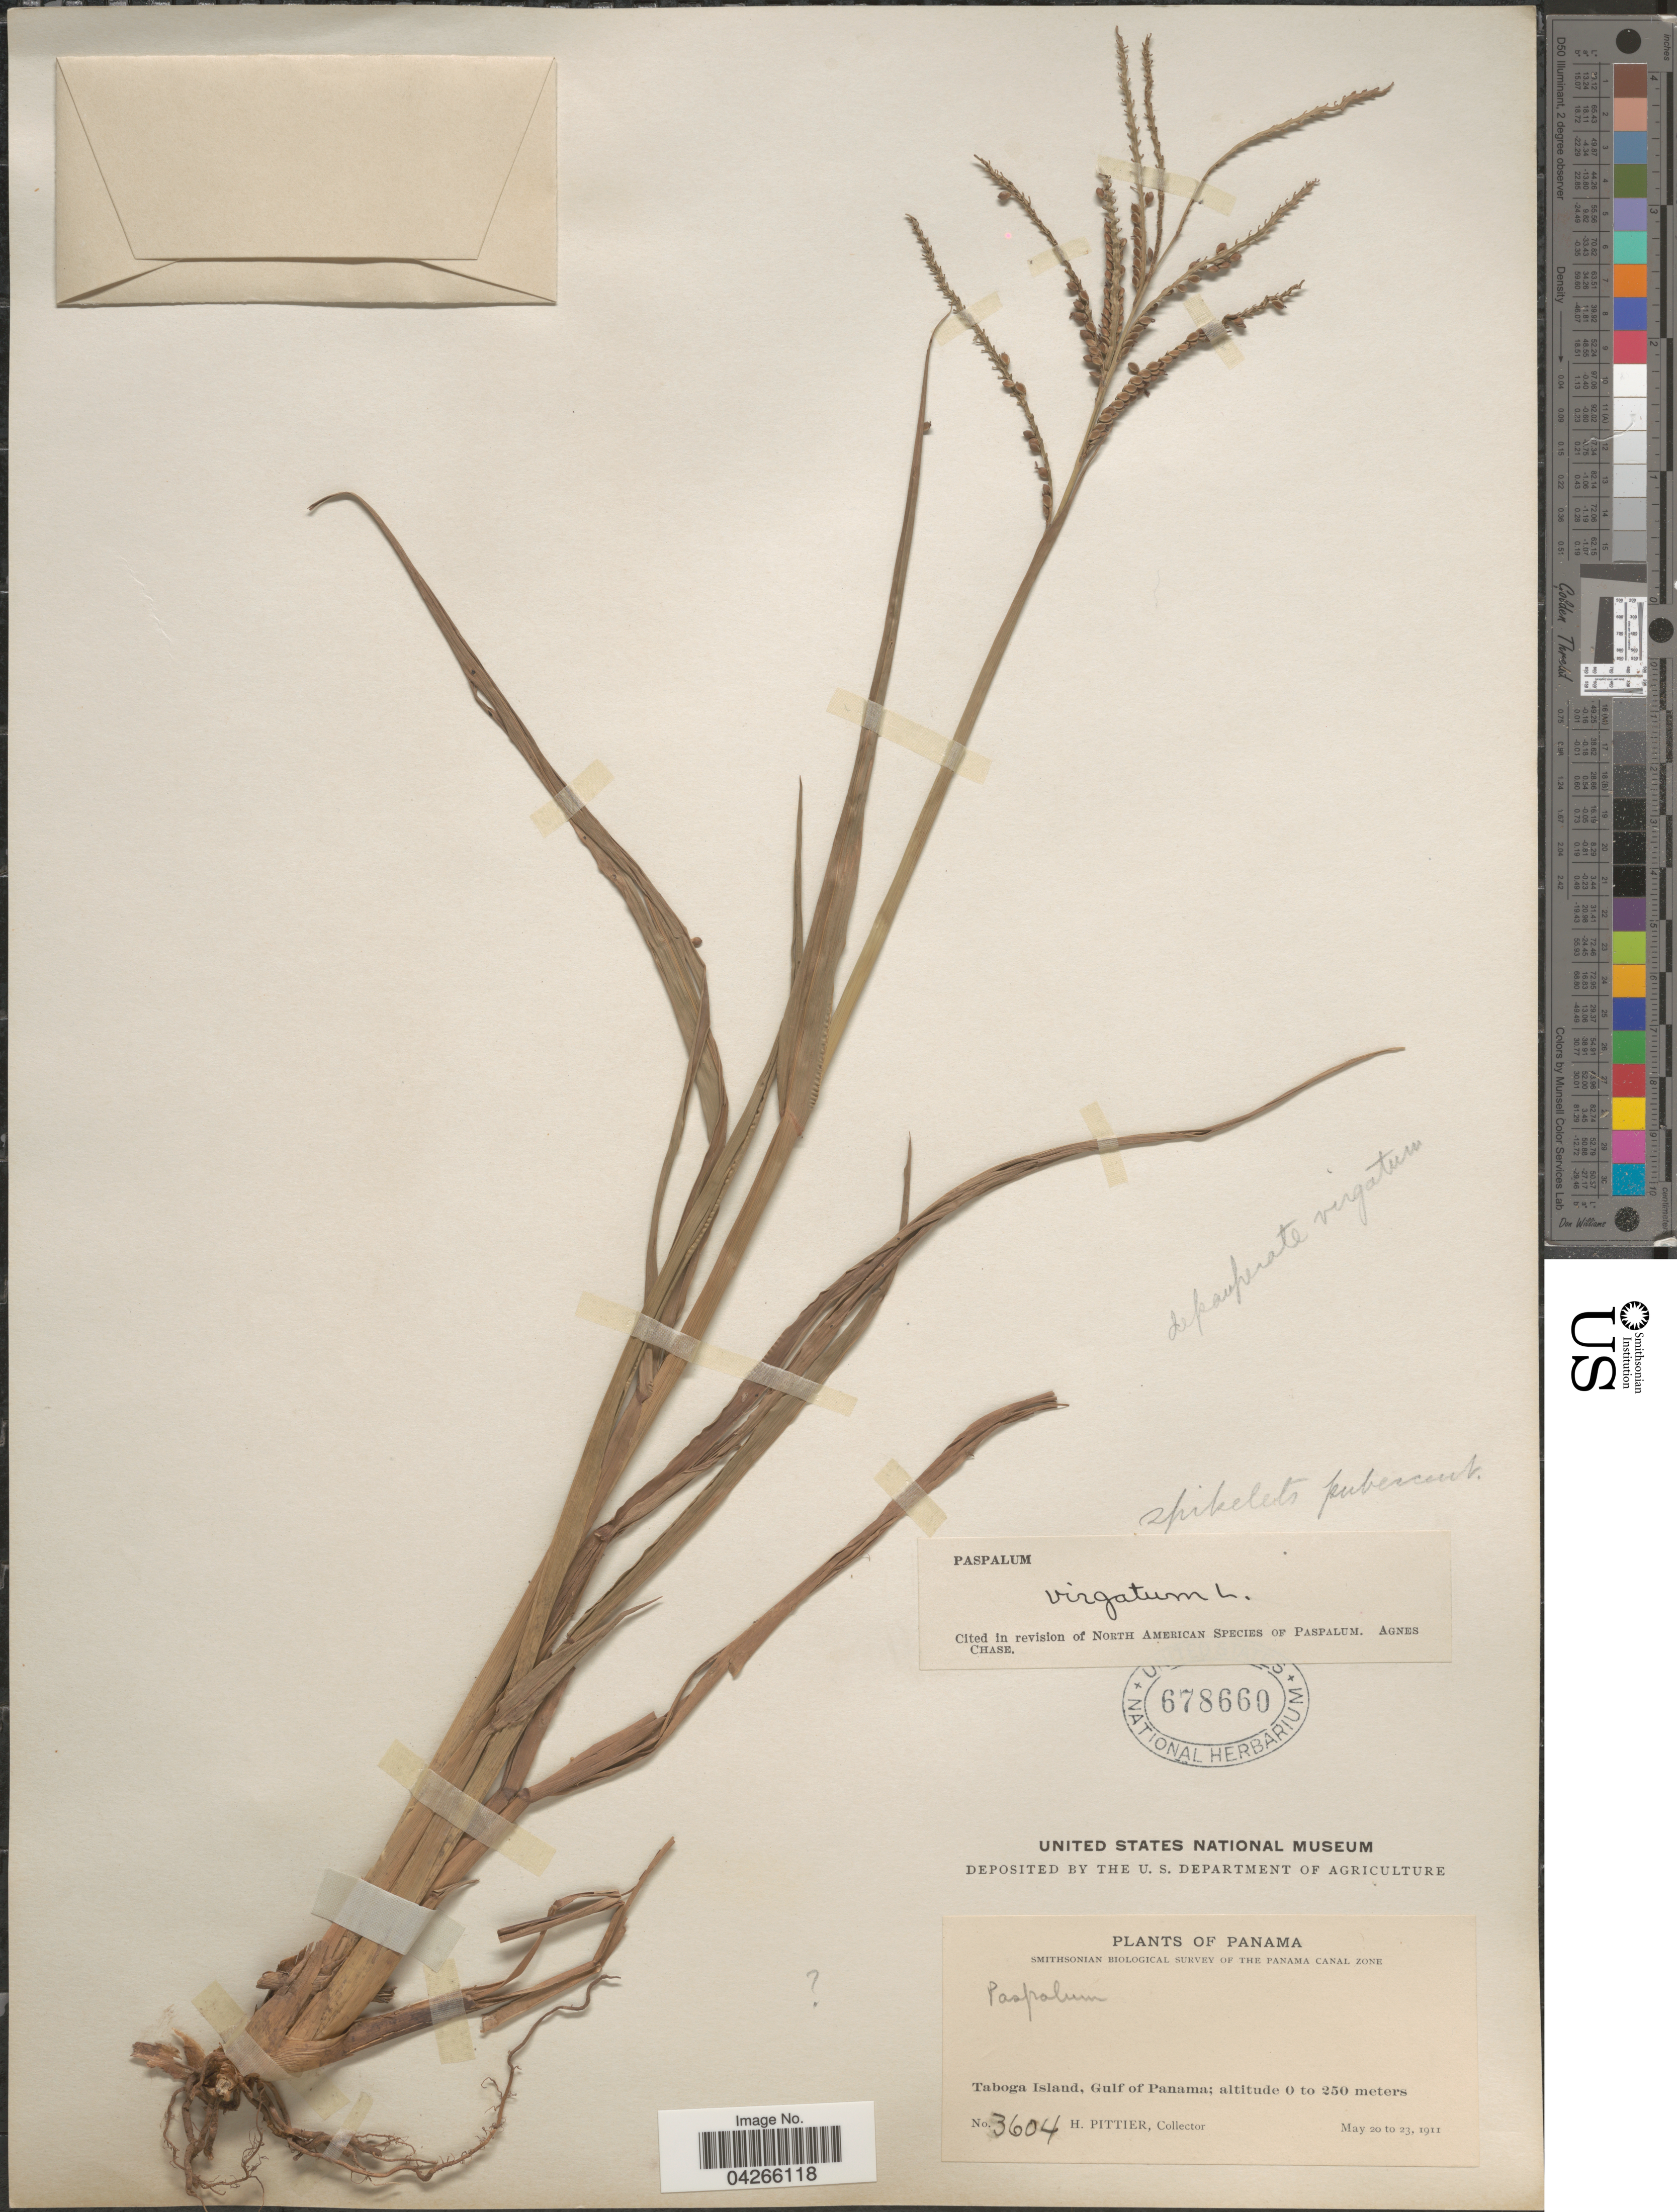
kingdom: Plantae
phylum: Tracheophyta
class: Liliopsida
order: Poales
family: Poaceae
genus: Paspalum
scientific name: Paspalum virgatum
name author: L.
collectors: H. F. Pittier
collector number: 3604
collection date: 1911-05-20/1911-05-23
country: Panama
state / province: Panamá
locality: Smithsonian Biological Survey of the Panama Canal Zone. Taboga Island, Gulf of Panama.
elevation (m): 0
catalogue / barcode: US 678660